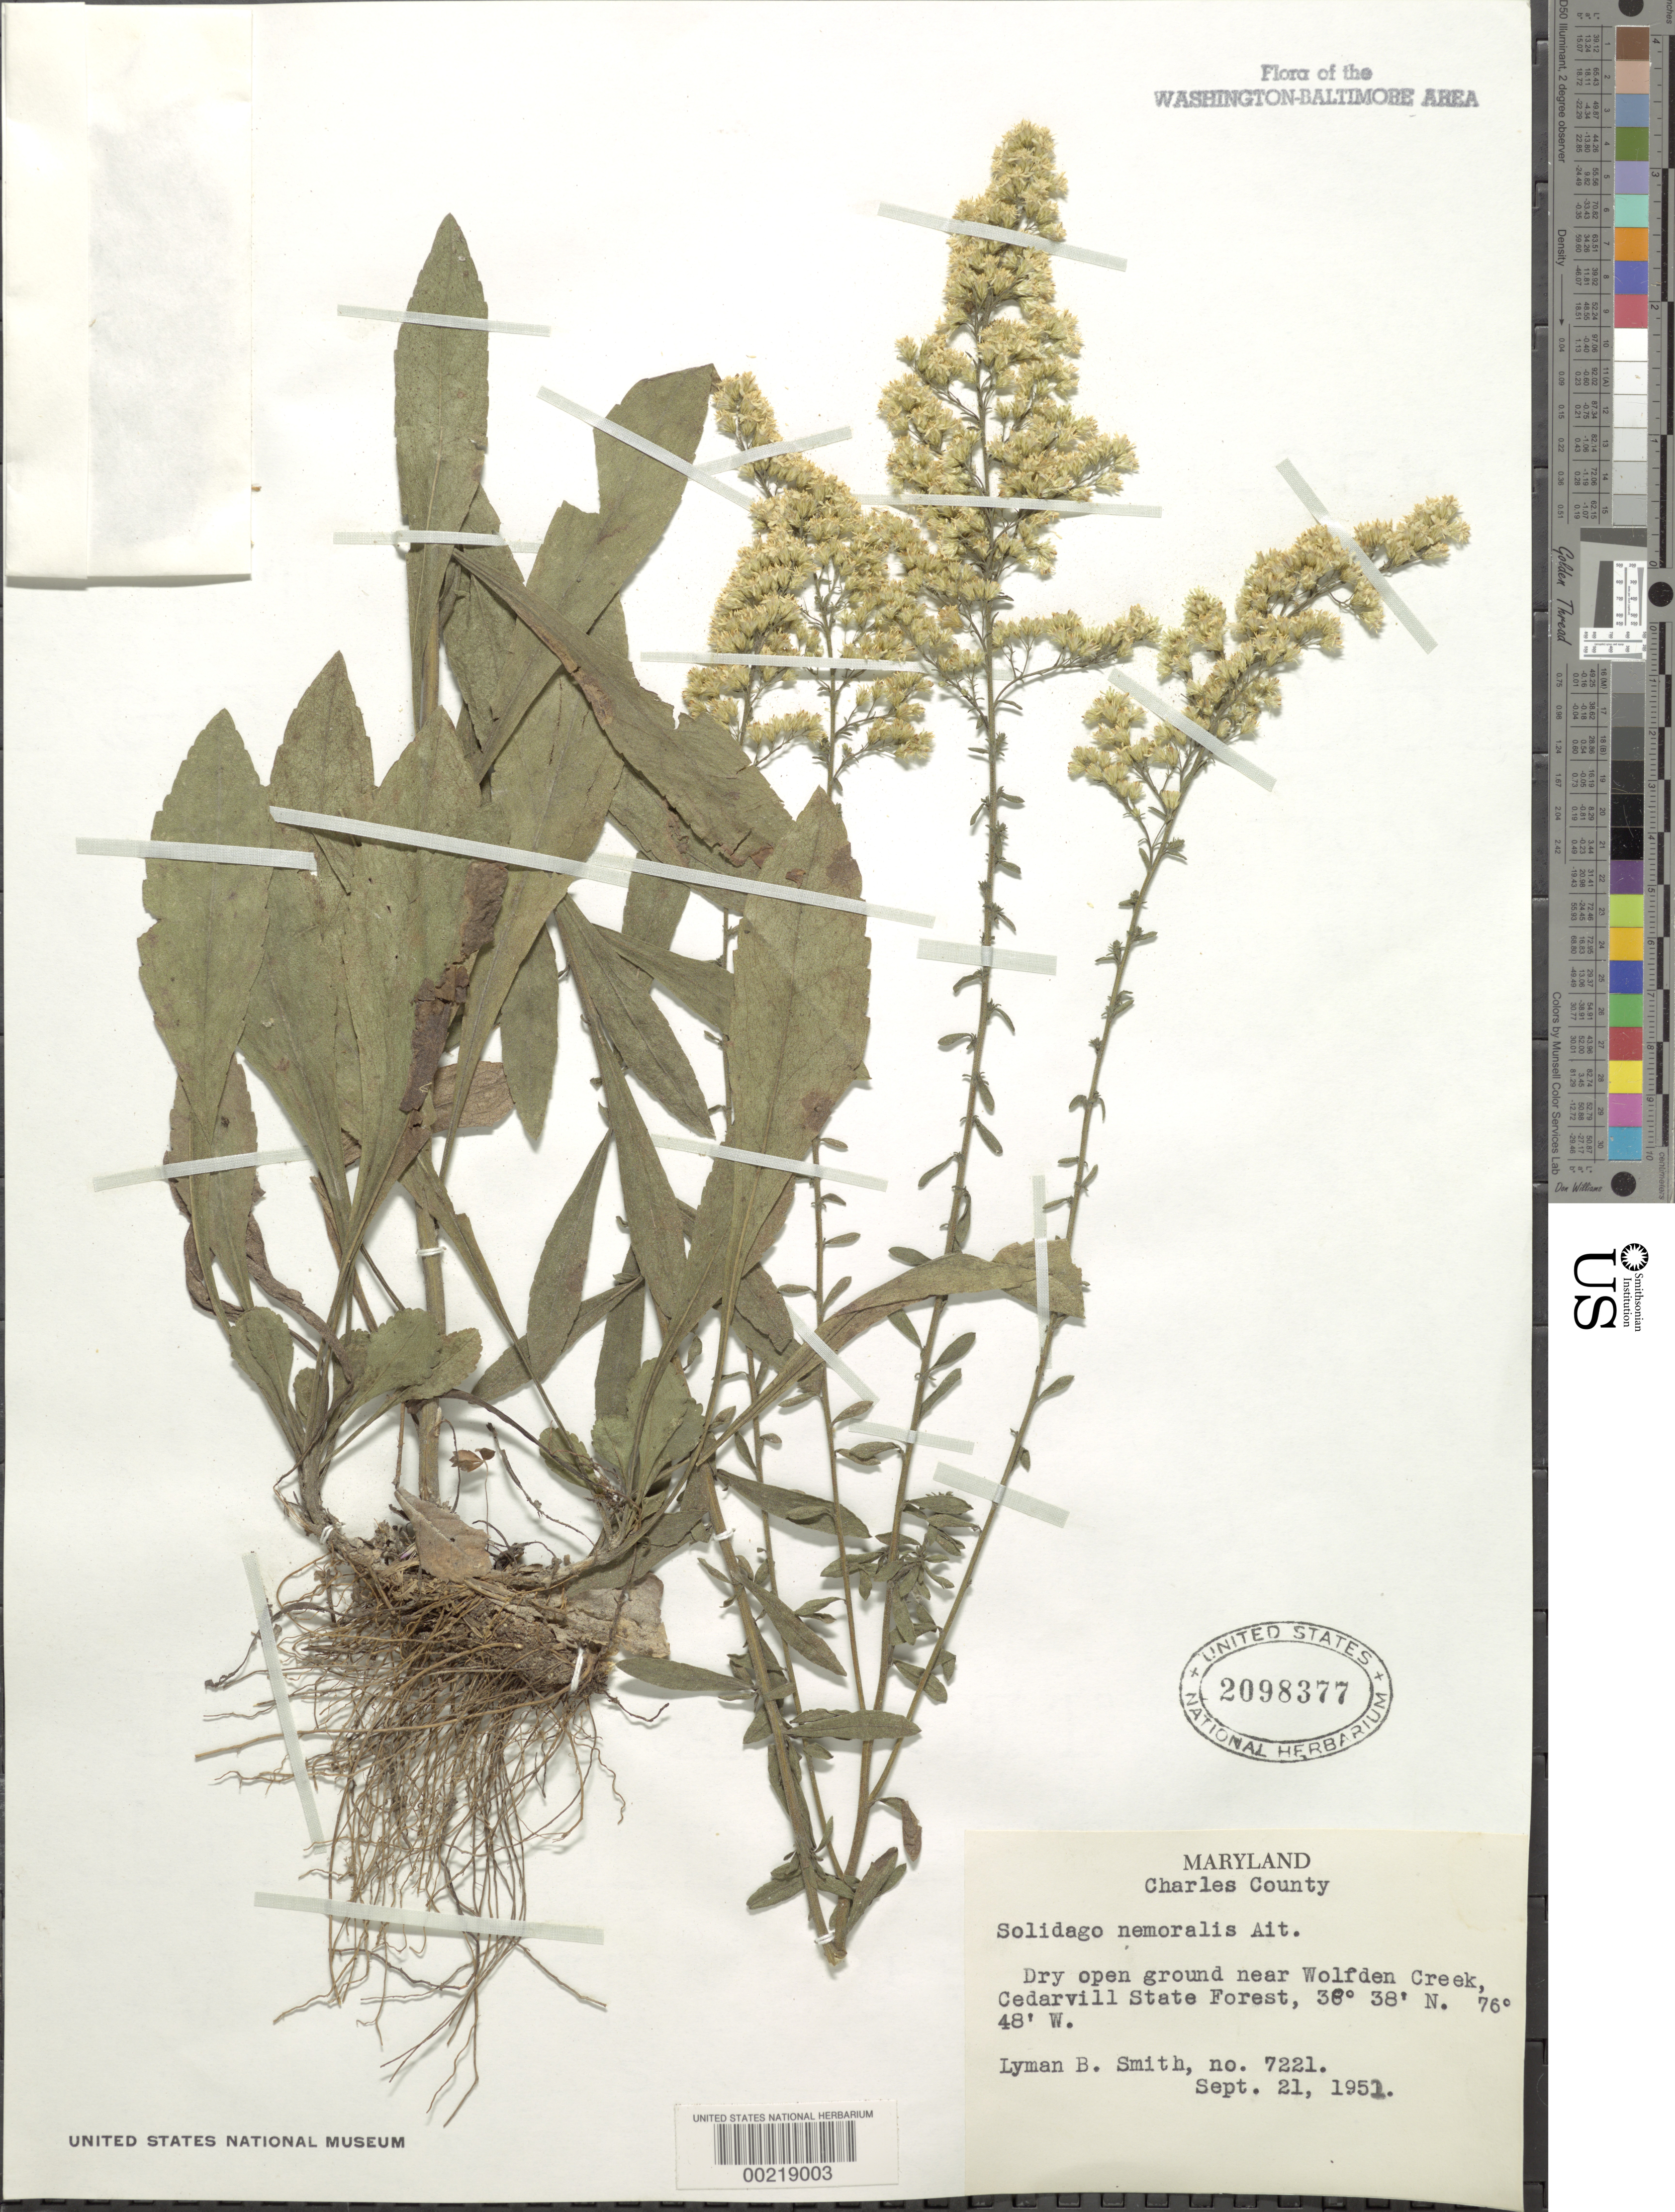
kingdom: Plantae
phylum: Tracheophyta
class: Magnoliopsida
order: Asterales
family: Asteraceae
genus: Solidago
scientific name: Solidago nemoralis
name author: Aiton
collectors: L. Smith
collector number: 7221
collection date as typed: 21 Sep 1952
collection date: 1952-09-21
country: United States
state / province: Maryland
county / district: Charles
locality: Wolfden Creek, Cedarville State Forest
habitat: Dry open ground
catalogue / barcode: US 2098377